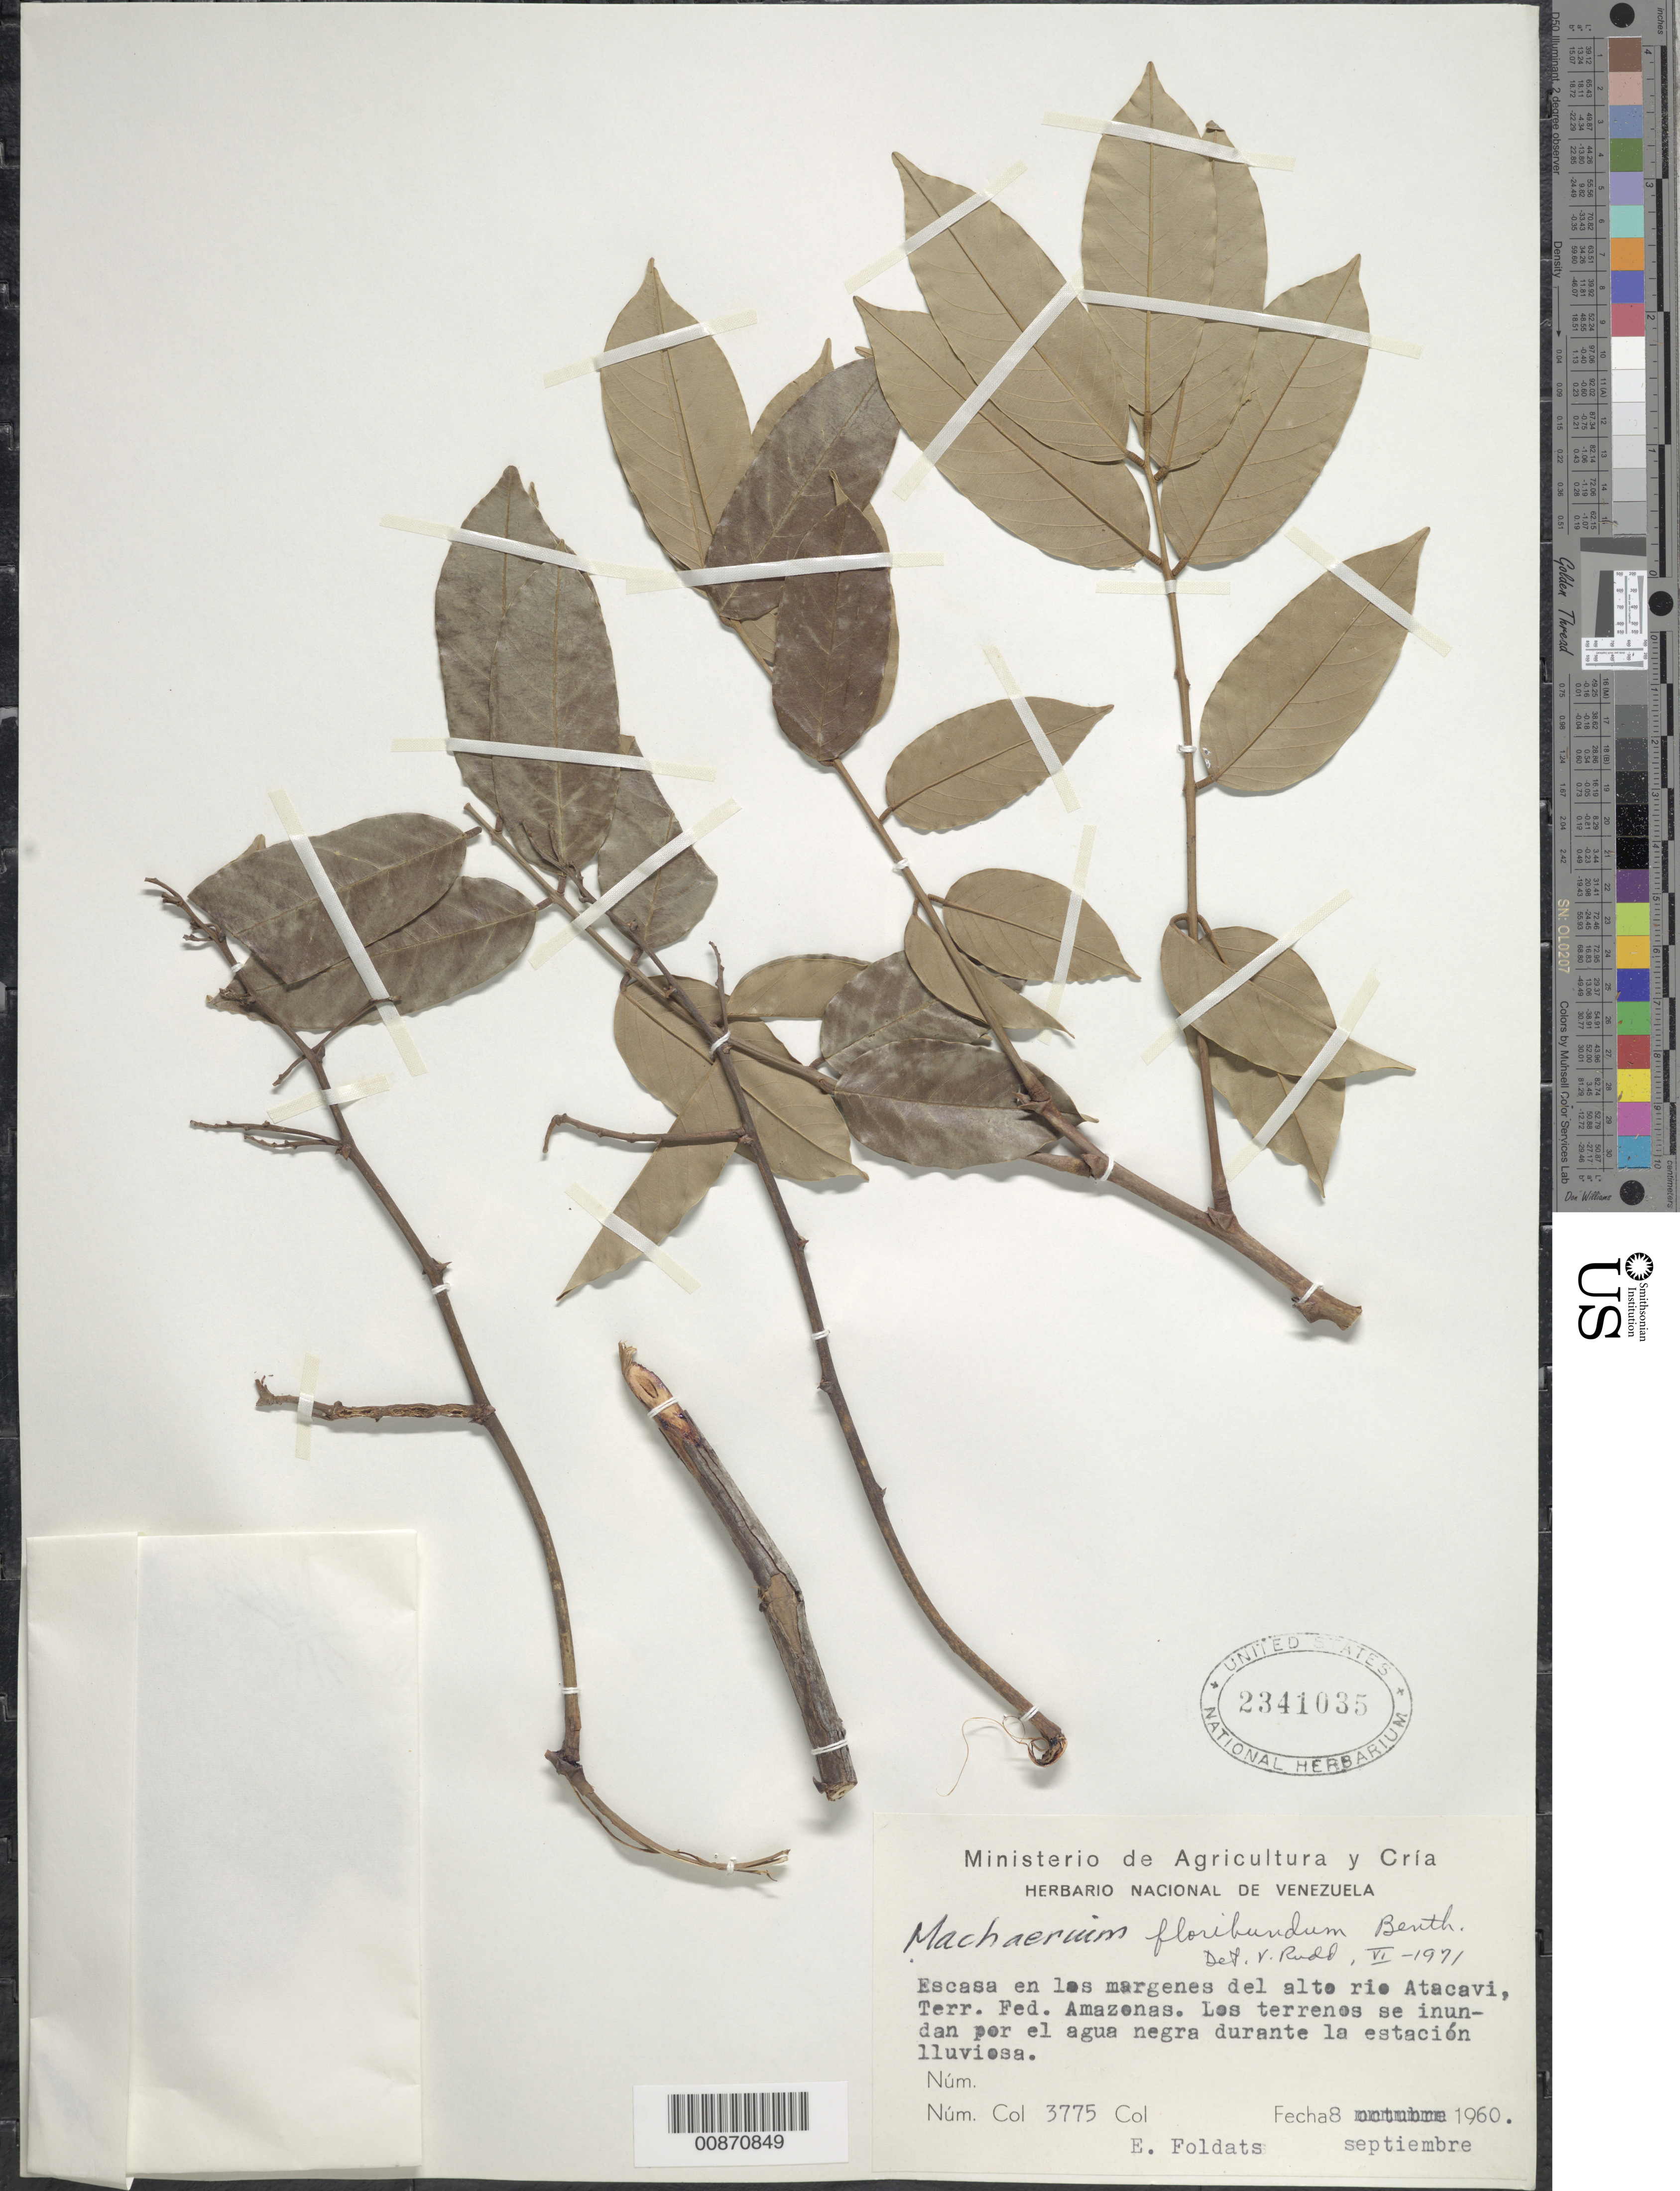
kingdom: Plantae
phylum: Tracheophyta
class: Magnoliopsida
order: Fabales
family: Fabaceae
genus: Machaerium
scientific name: Machaerium floribundum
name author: Benth.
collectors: E. Foldats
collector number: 3775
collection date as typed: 8-Sep-60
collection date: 1960-09-08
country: Venezuela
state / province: Amazonas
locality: Río Atacavi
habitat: Margenes del rio, los terrenos se inundan por el agua negra durante la estacion lluviosa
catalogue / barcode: US 2341035